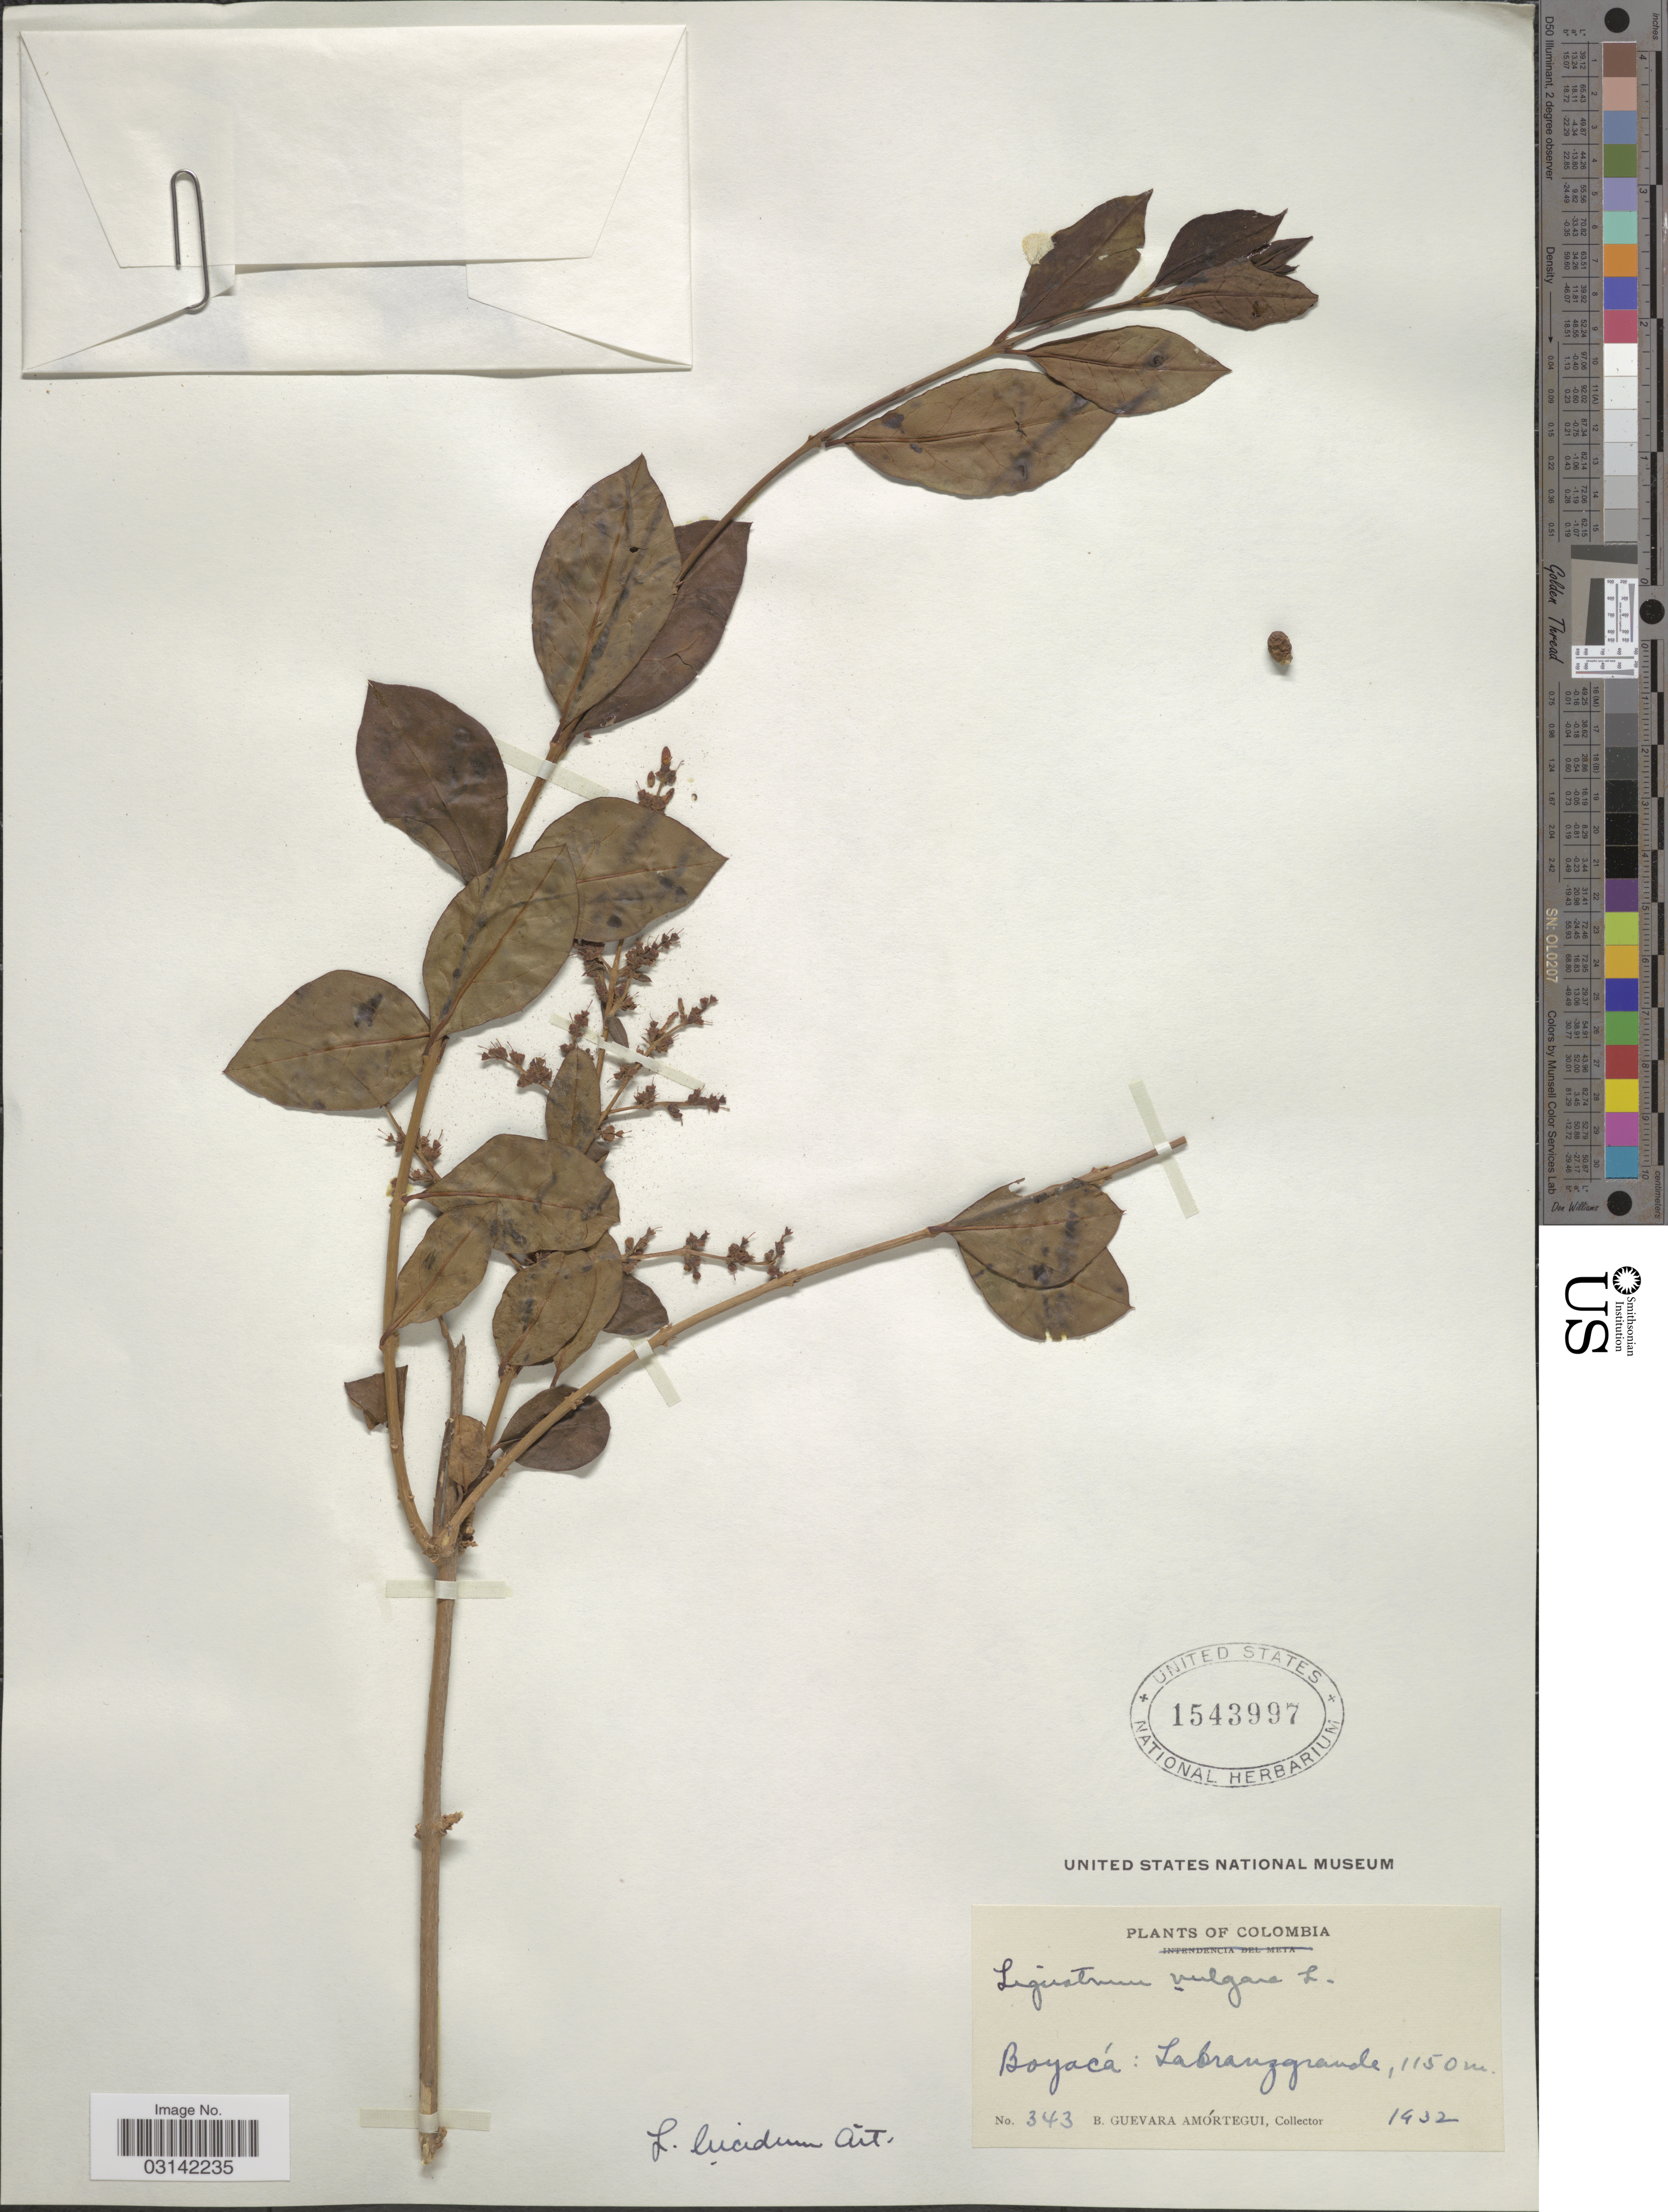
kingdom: Plantae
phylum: Tracheophyta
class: Magnoliopsida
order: Lamiales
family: Oleaceae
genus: Ligustrum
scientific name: Ligustrum lucidum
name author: W.T. Aiton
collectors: B. Guevara Amortegui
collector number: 343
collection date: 1932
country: Colombia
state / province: Boyacá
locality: Labranzgrande.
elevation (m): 1150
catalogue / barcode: US 1543997